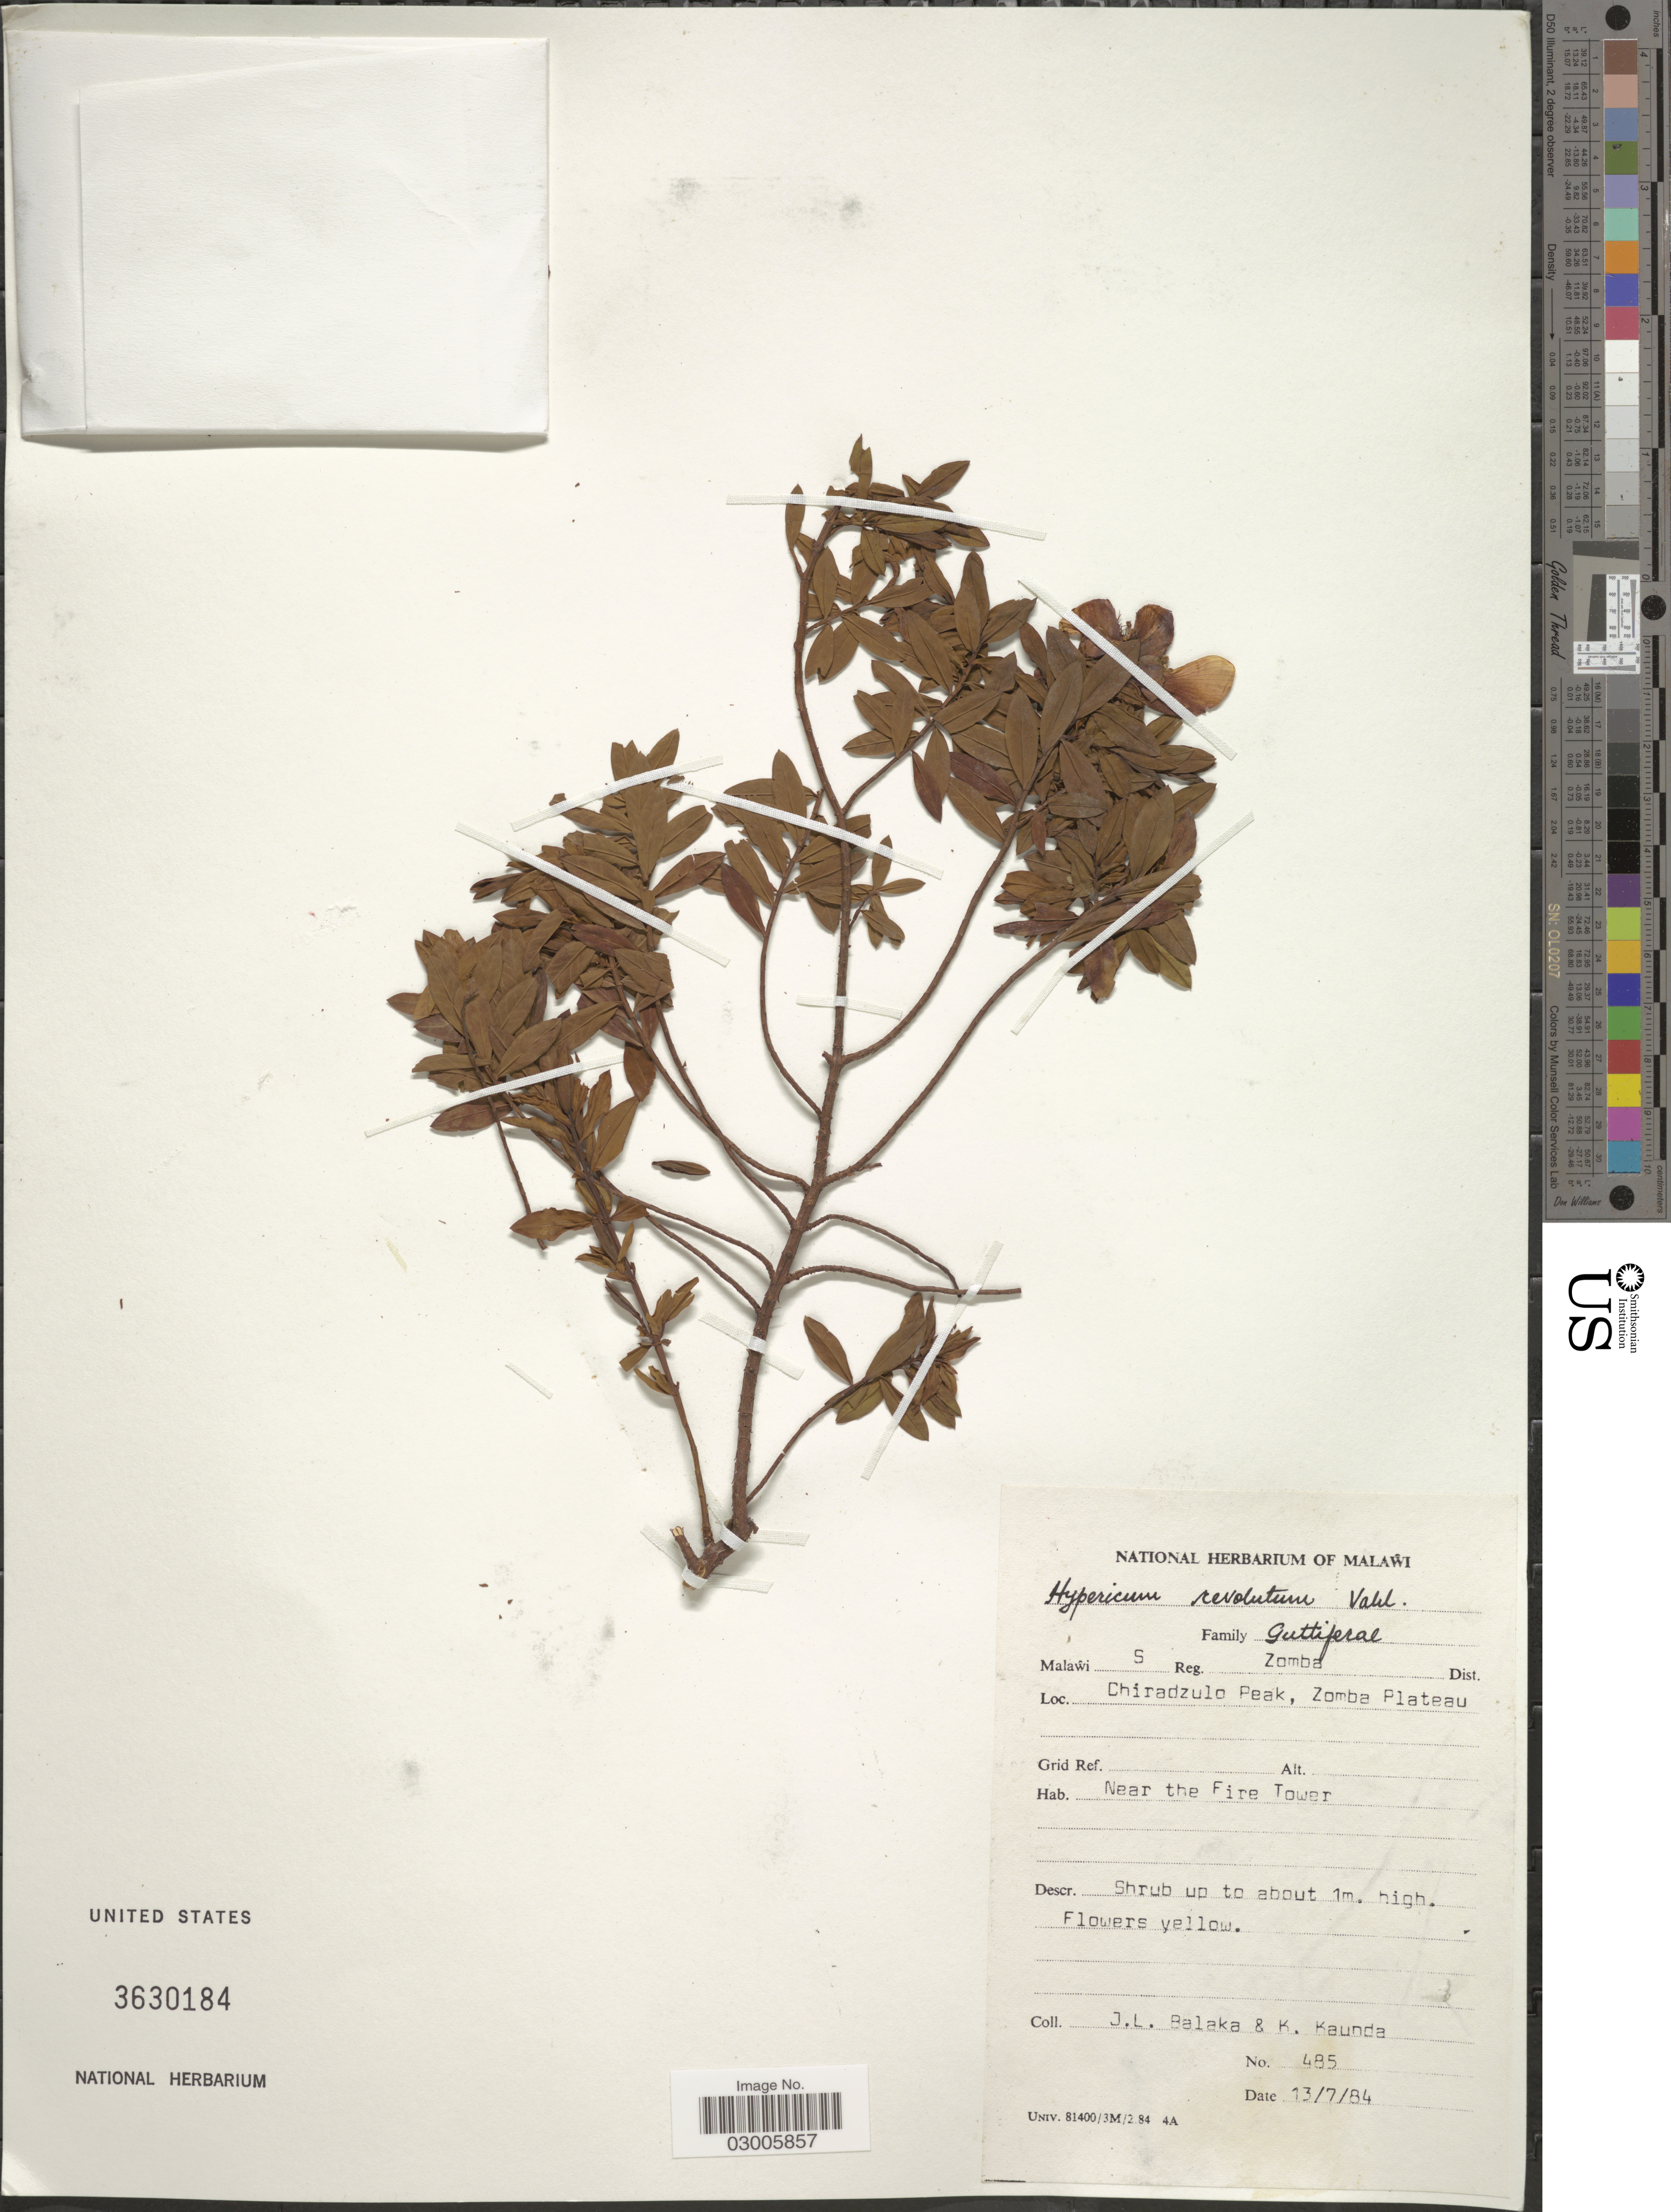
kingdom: Plantae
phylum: Tracheophyta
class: Magnoliopsida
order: Malpighiales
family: Hypericaceae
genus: Hypericum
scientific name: Hypericum revolutum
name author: Vahl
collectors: J. Balaka & K. Kaunda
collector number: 485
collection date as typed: Transcribed d/m/y: 13/7/84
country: Malawi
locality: S Reg. Zomba Dist. Chiradzulo Peak, Zomba Plateau. Near the Fire Tower.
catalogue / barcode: US 3630184